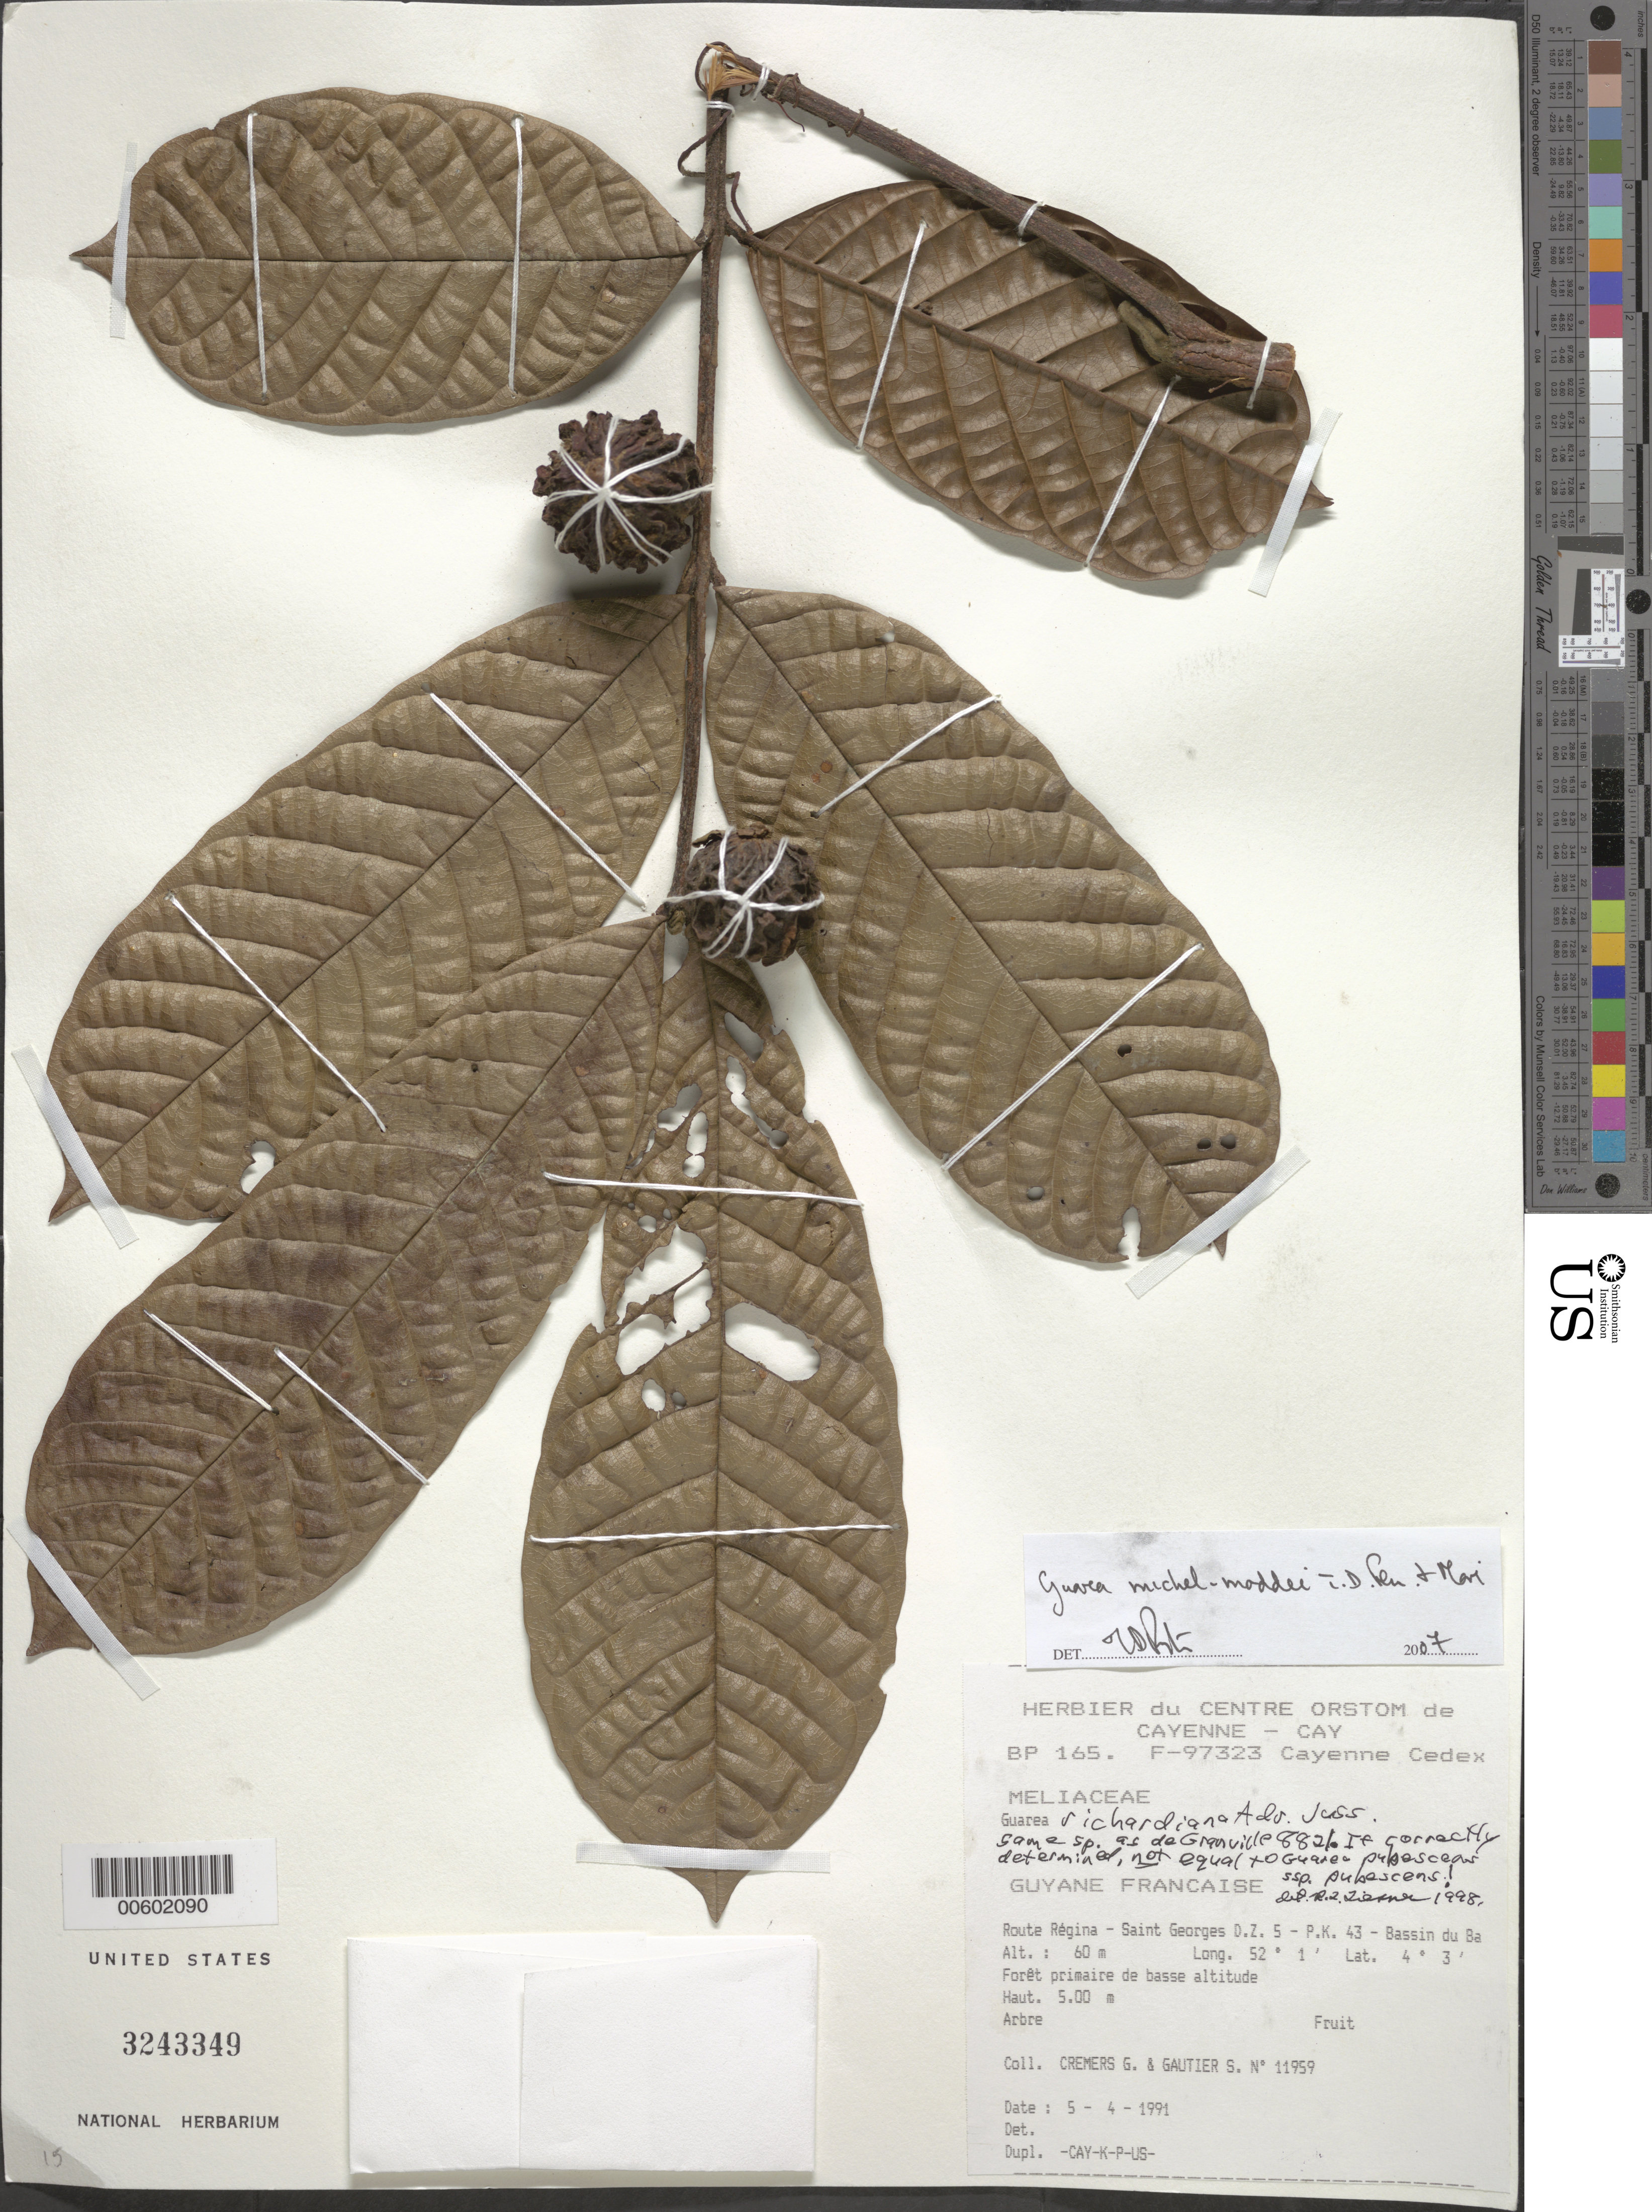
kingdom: Plantae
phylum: Tracheophyta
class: Magnoliopsida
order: Sapindales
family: Meliaceae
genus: Guarea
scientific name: Guarea michel-moddei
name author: T.D. Penn. & S.A. Mori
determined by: Pennington, T. D., (K)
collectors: G. Cremers & S. Gautier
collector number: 11959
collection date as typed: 5-Apr-91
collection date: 1991-04-05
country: French Guiana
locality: Route Régina, Saint Georges, DZ 5-PK43, Bassin de l'Approuague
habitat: Low primary forest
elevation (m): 60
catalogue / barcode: US 3243349